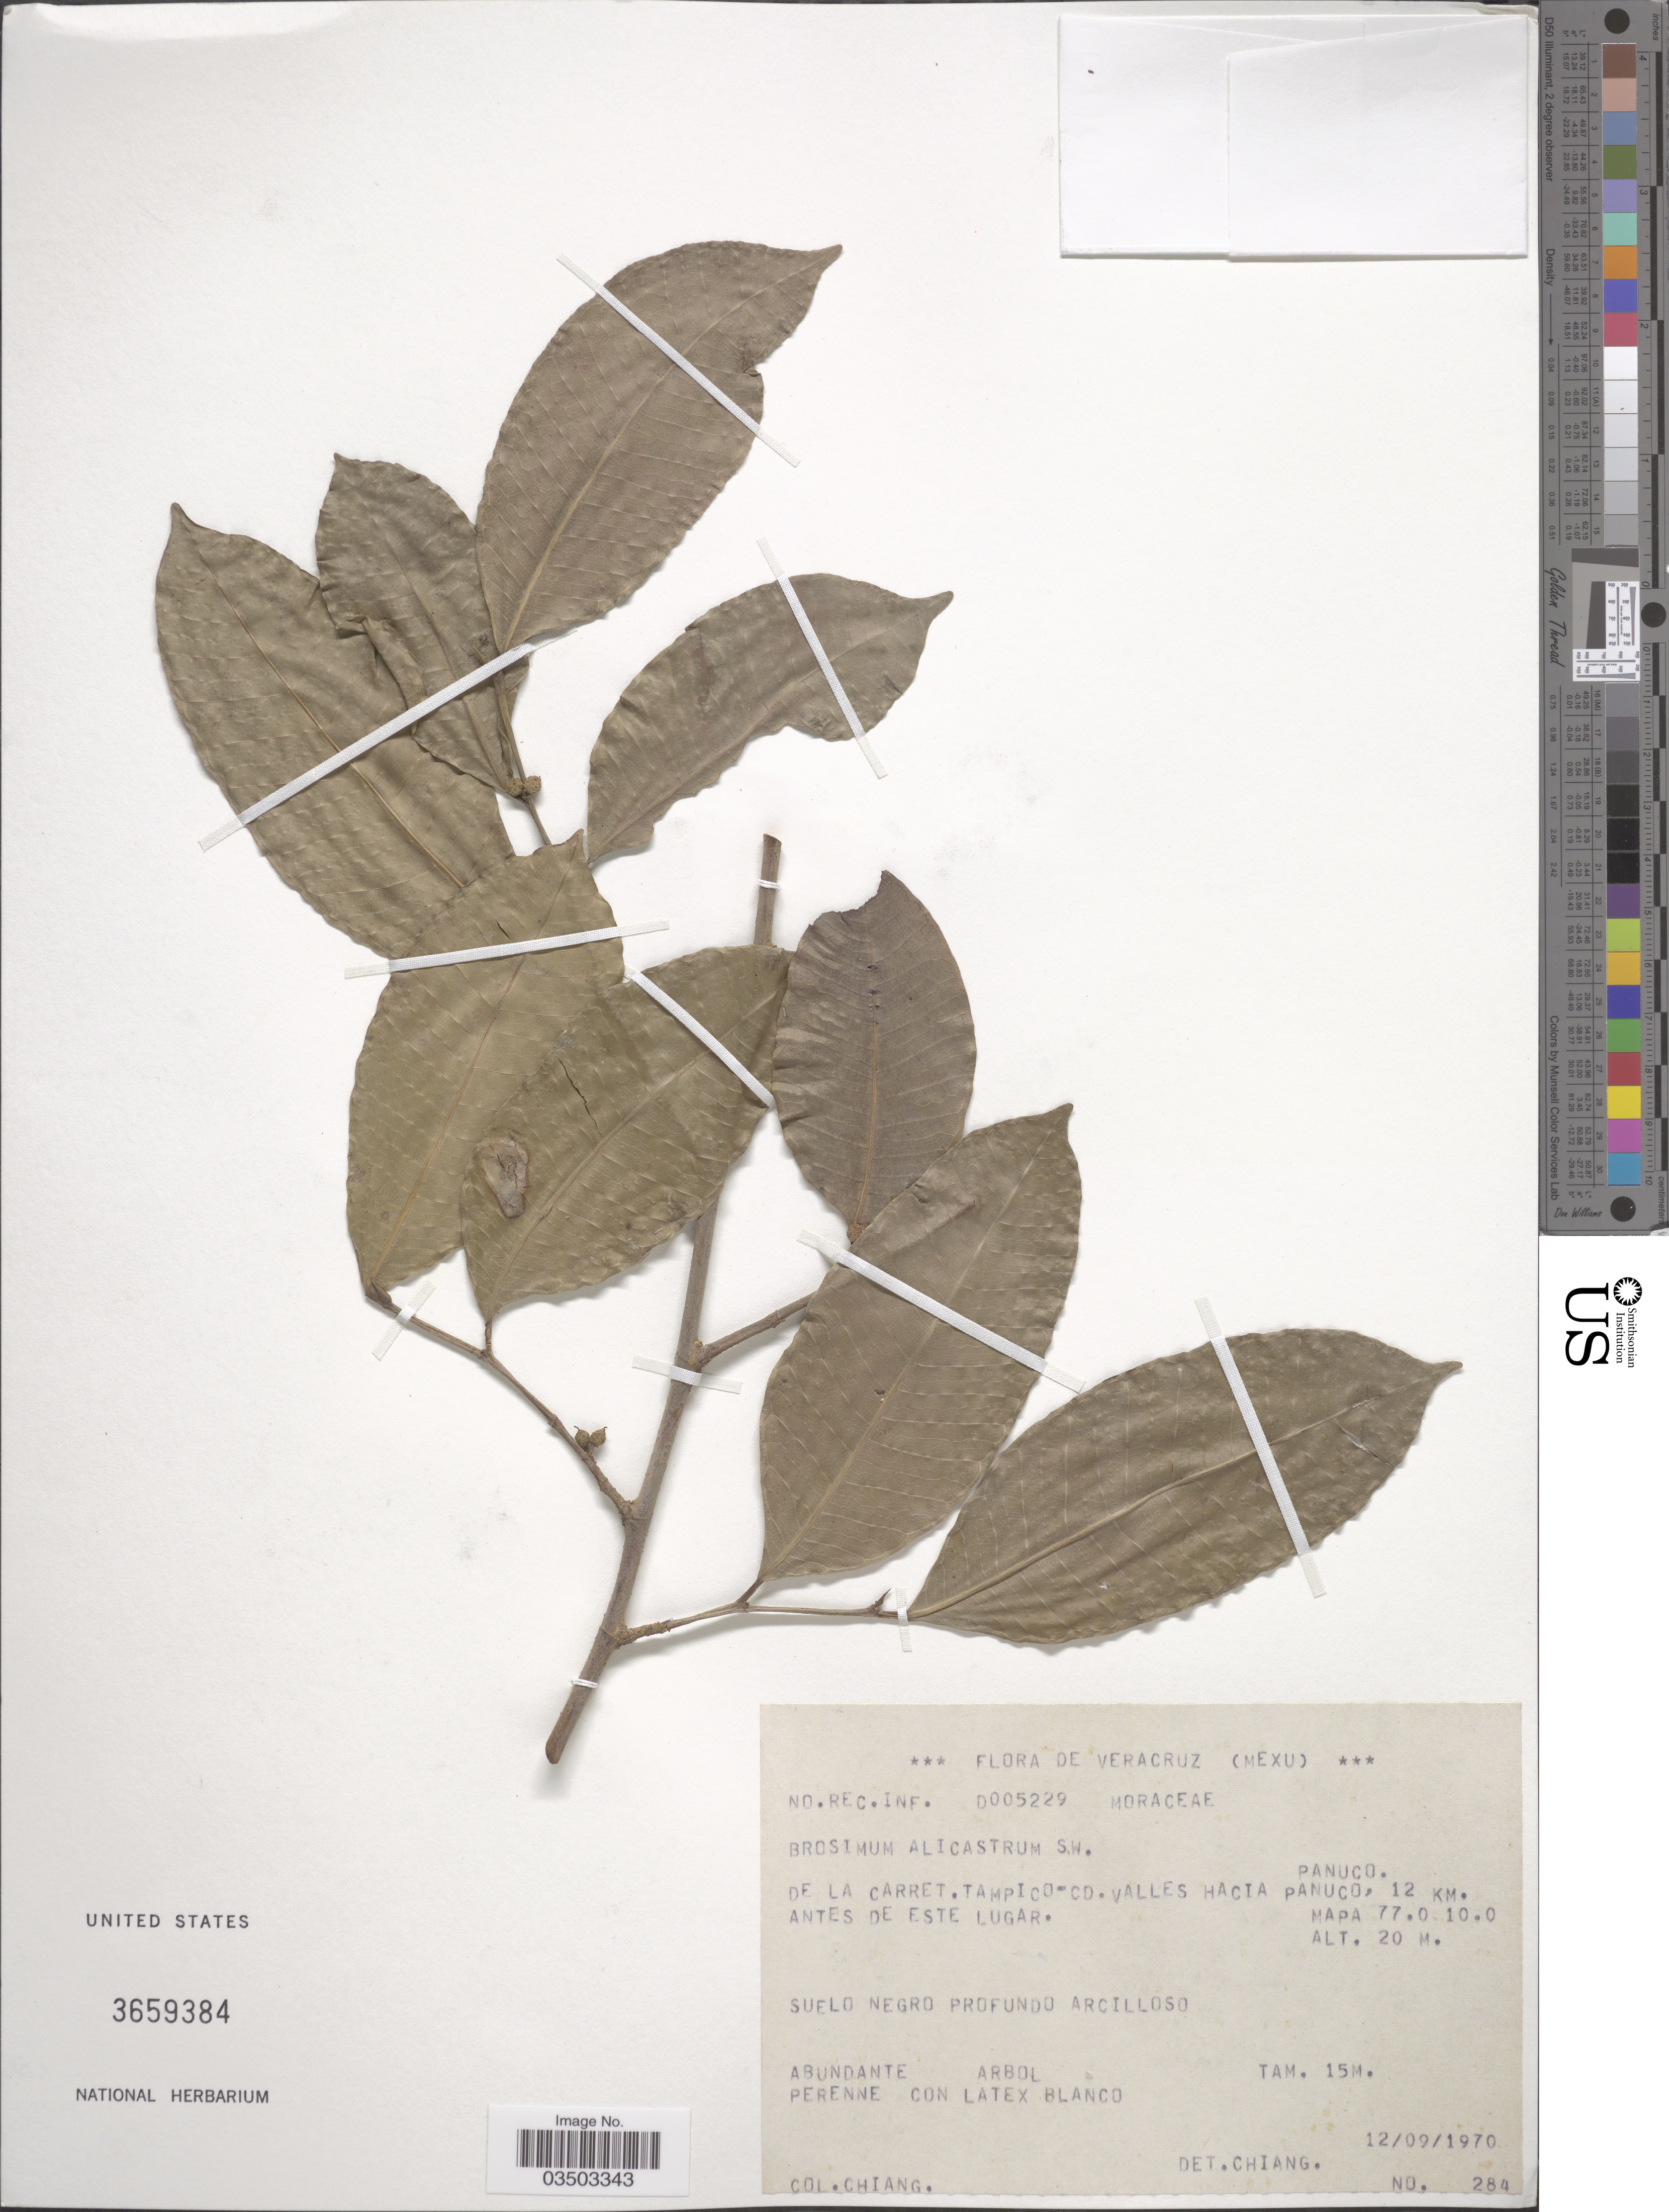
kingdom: Plantae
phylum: Tracheophyta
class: Magnoliopsida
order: Rosales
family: Moraceae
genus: Brosimum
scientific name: Brosimum alicastrum subsp. alicastrum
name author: Sw.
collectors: -. Chiang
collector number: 284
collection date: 1970-09-12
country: Mexico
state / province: Veracruz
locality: Veracruz. De la Carret. Tampico-cd. Valles Hacia Panuco, 12 km. antes de este lugar.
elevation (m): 20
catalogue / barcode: US 3659384